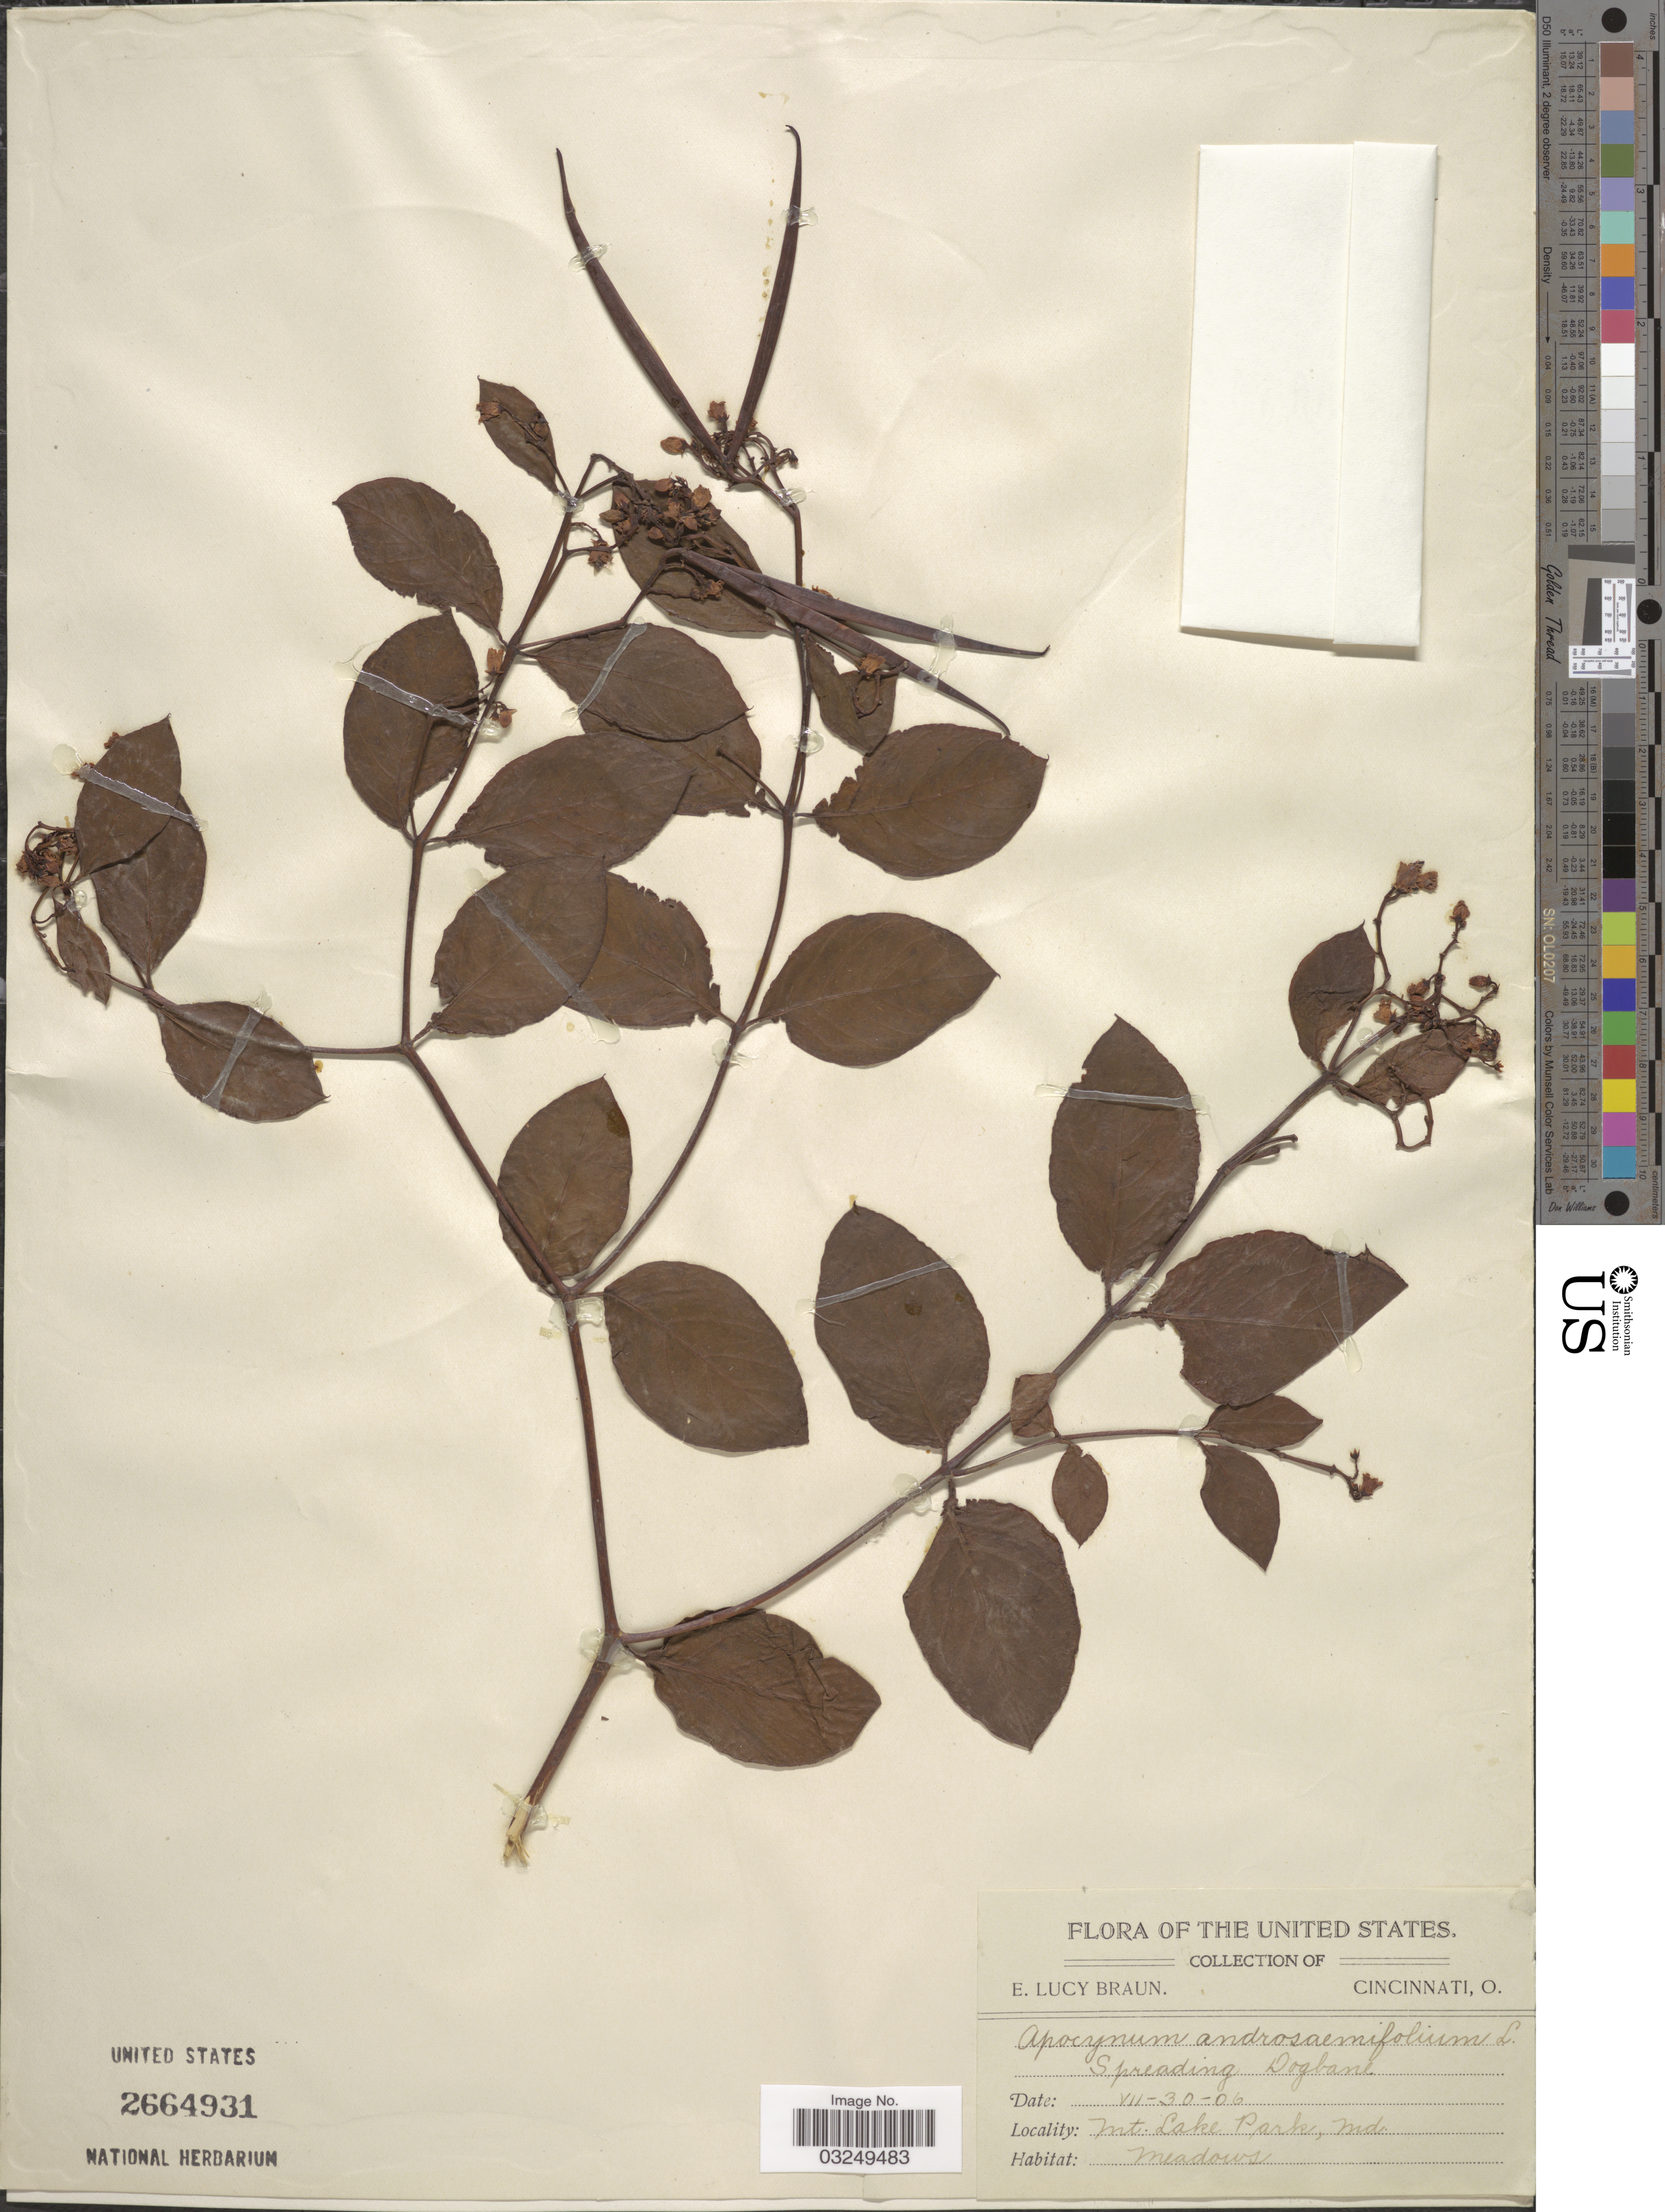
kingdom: Plantae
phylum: Tracheophyta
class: Magnoliopsida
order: Gentianales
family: Apocynaceae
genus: Apocynum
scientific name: Apocynum androsaemifolium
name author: L.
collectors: E. L. Braun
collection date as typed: Transcribed d/m/y: 30/7/6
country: United States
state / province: Maryland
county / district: Garrett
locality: Mt. Lake Park, Md.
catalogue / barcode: US 2664931